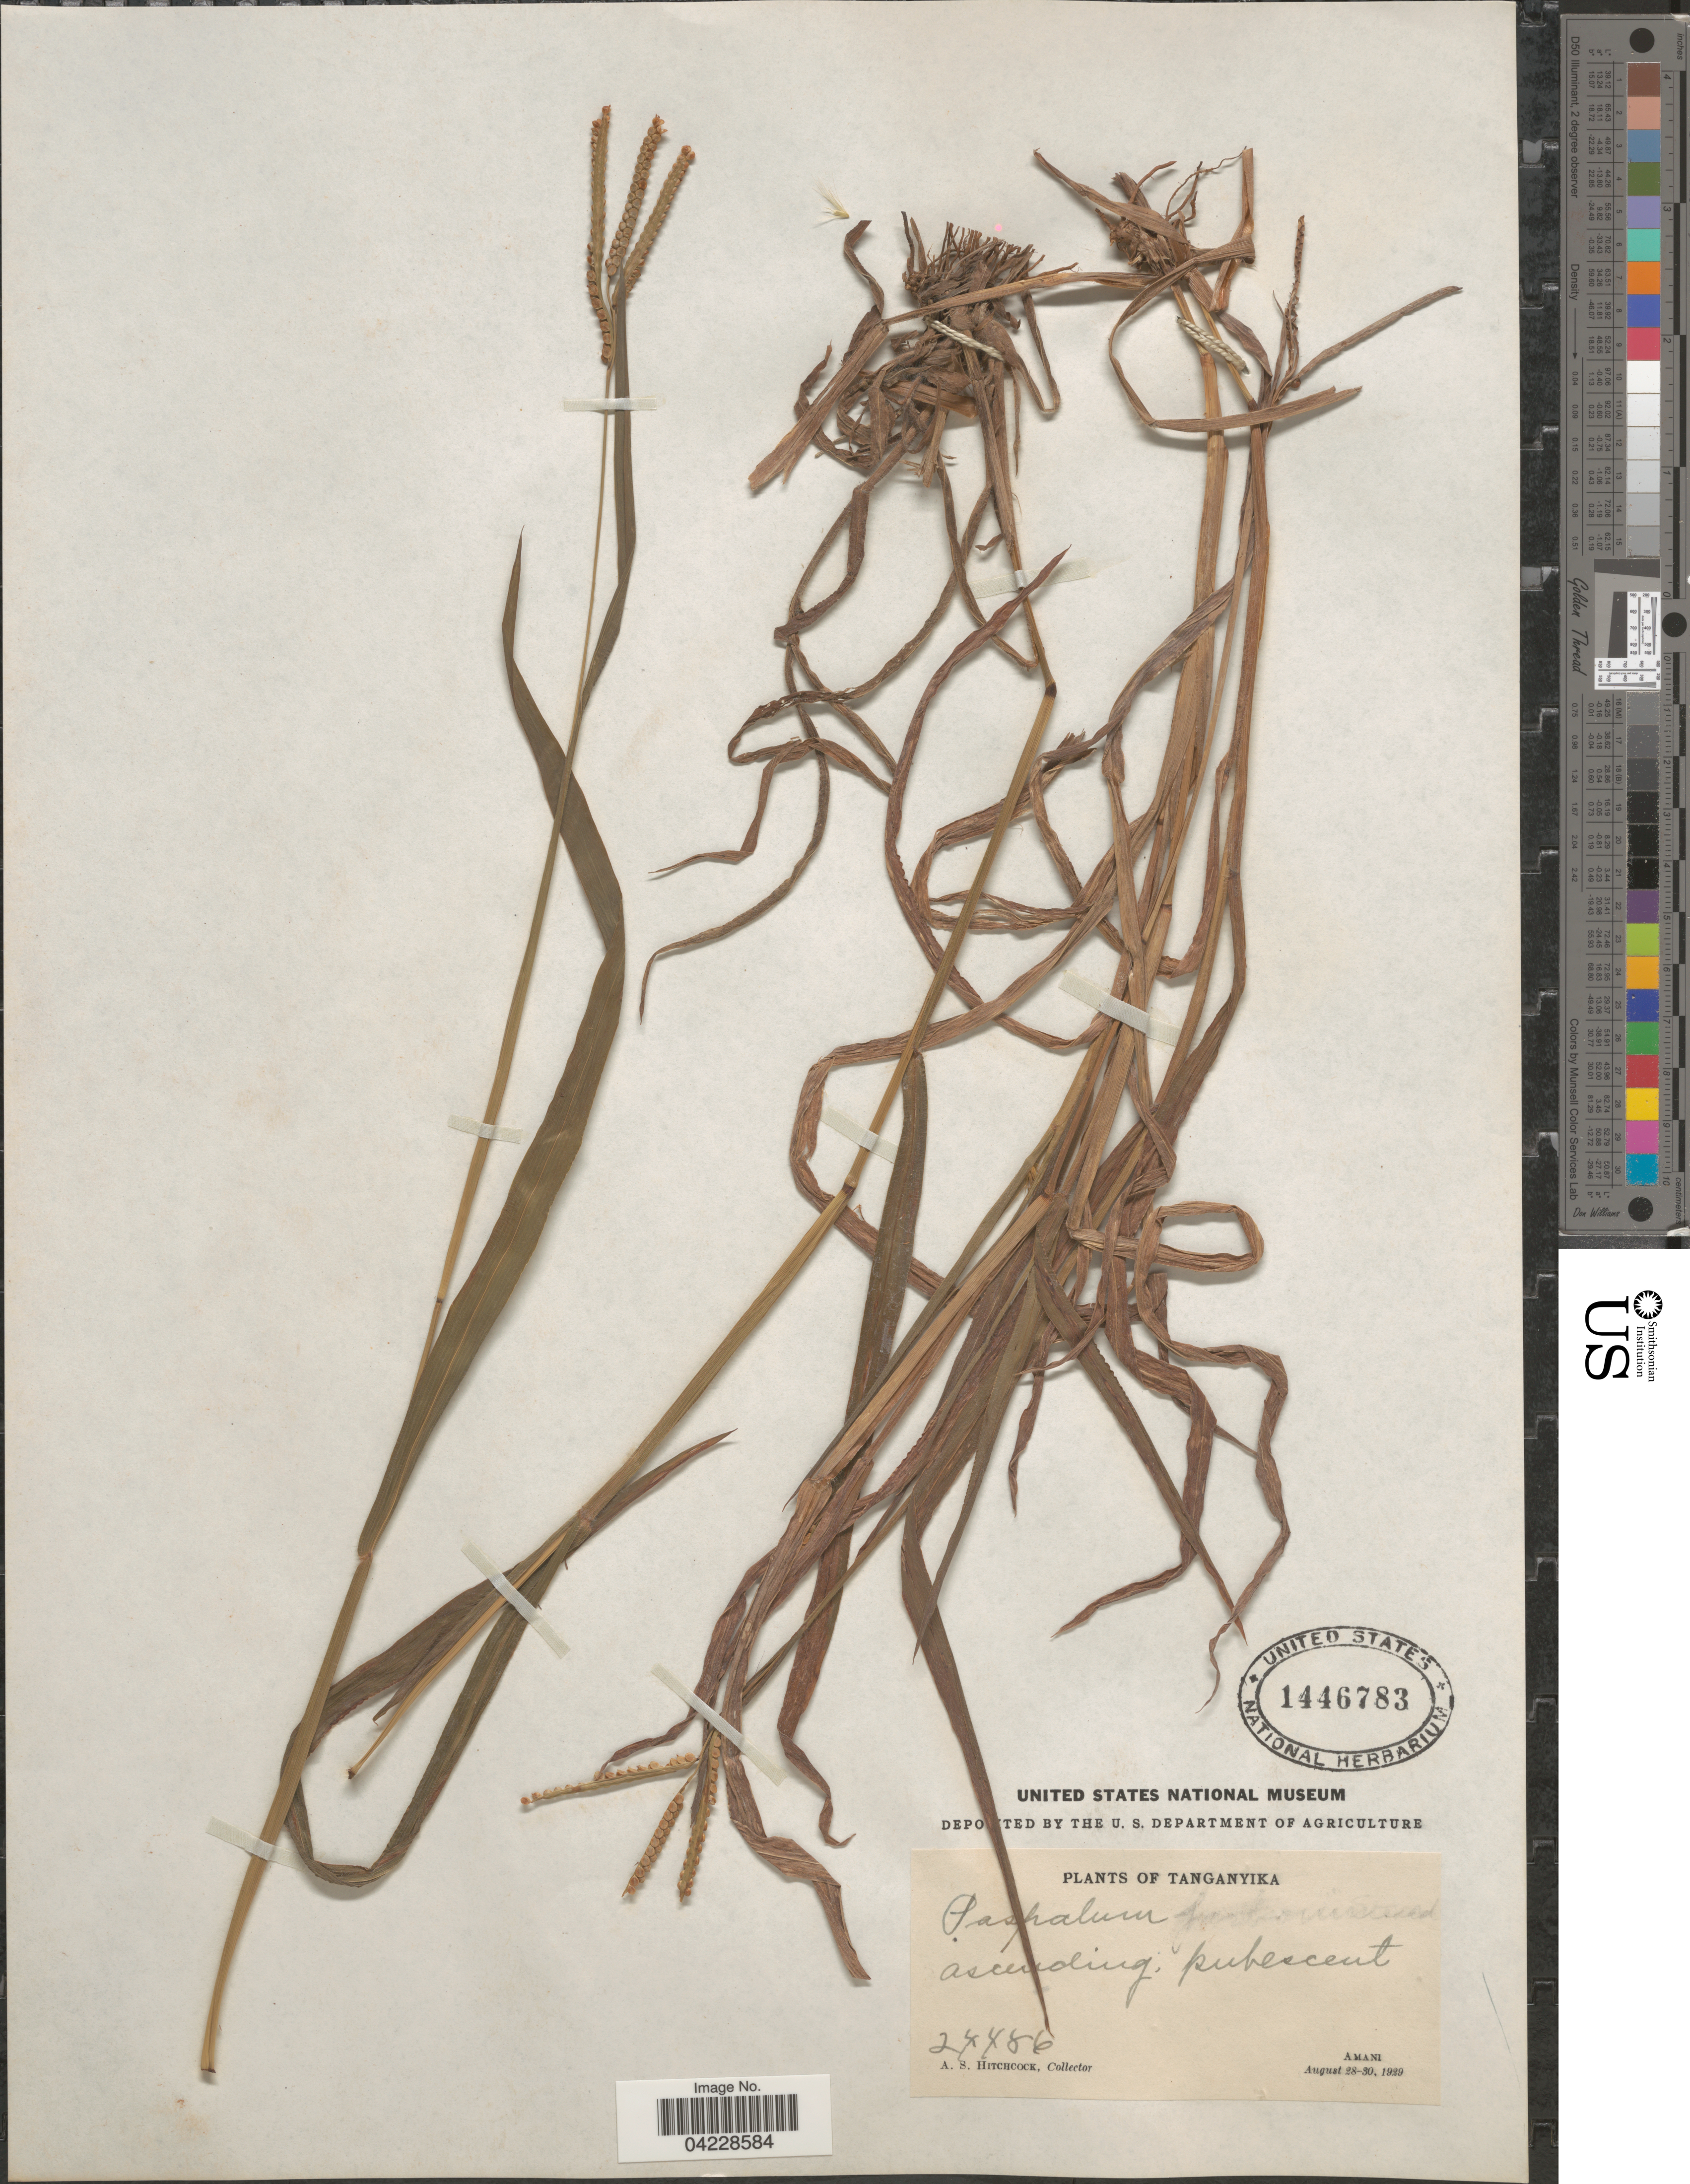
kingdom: Plantae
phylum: Tracheophyta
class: Liliopsida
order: Poales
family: Poaceae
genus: Paspalum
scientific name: Paspalum scrobiculatum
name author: L.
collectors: A. S. Hitchcock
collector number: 24486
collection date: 1929-08-28/1929-08-30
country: Tanzania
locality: Tanganyika. Amani.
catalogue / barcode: US 1446783